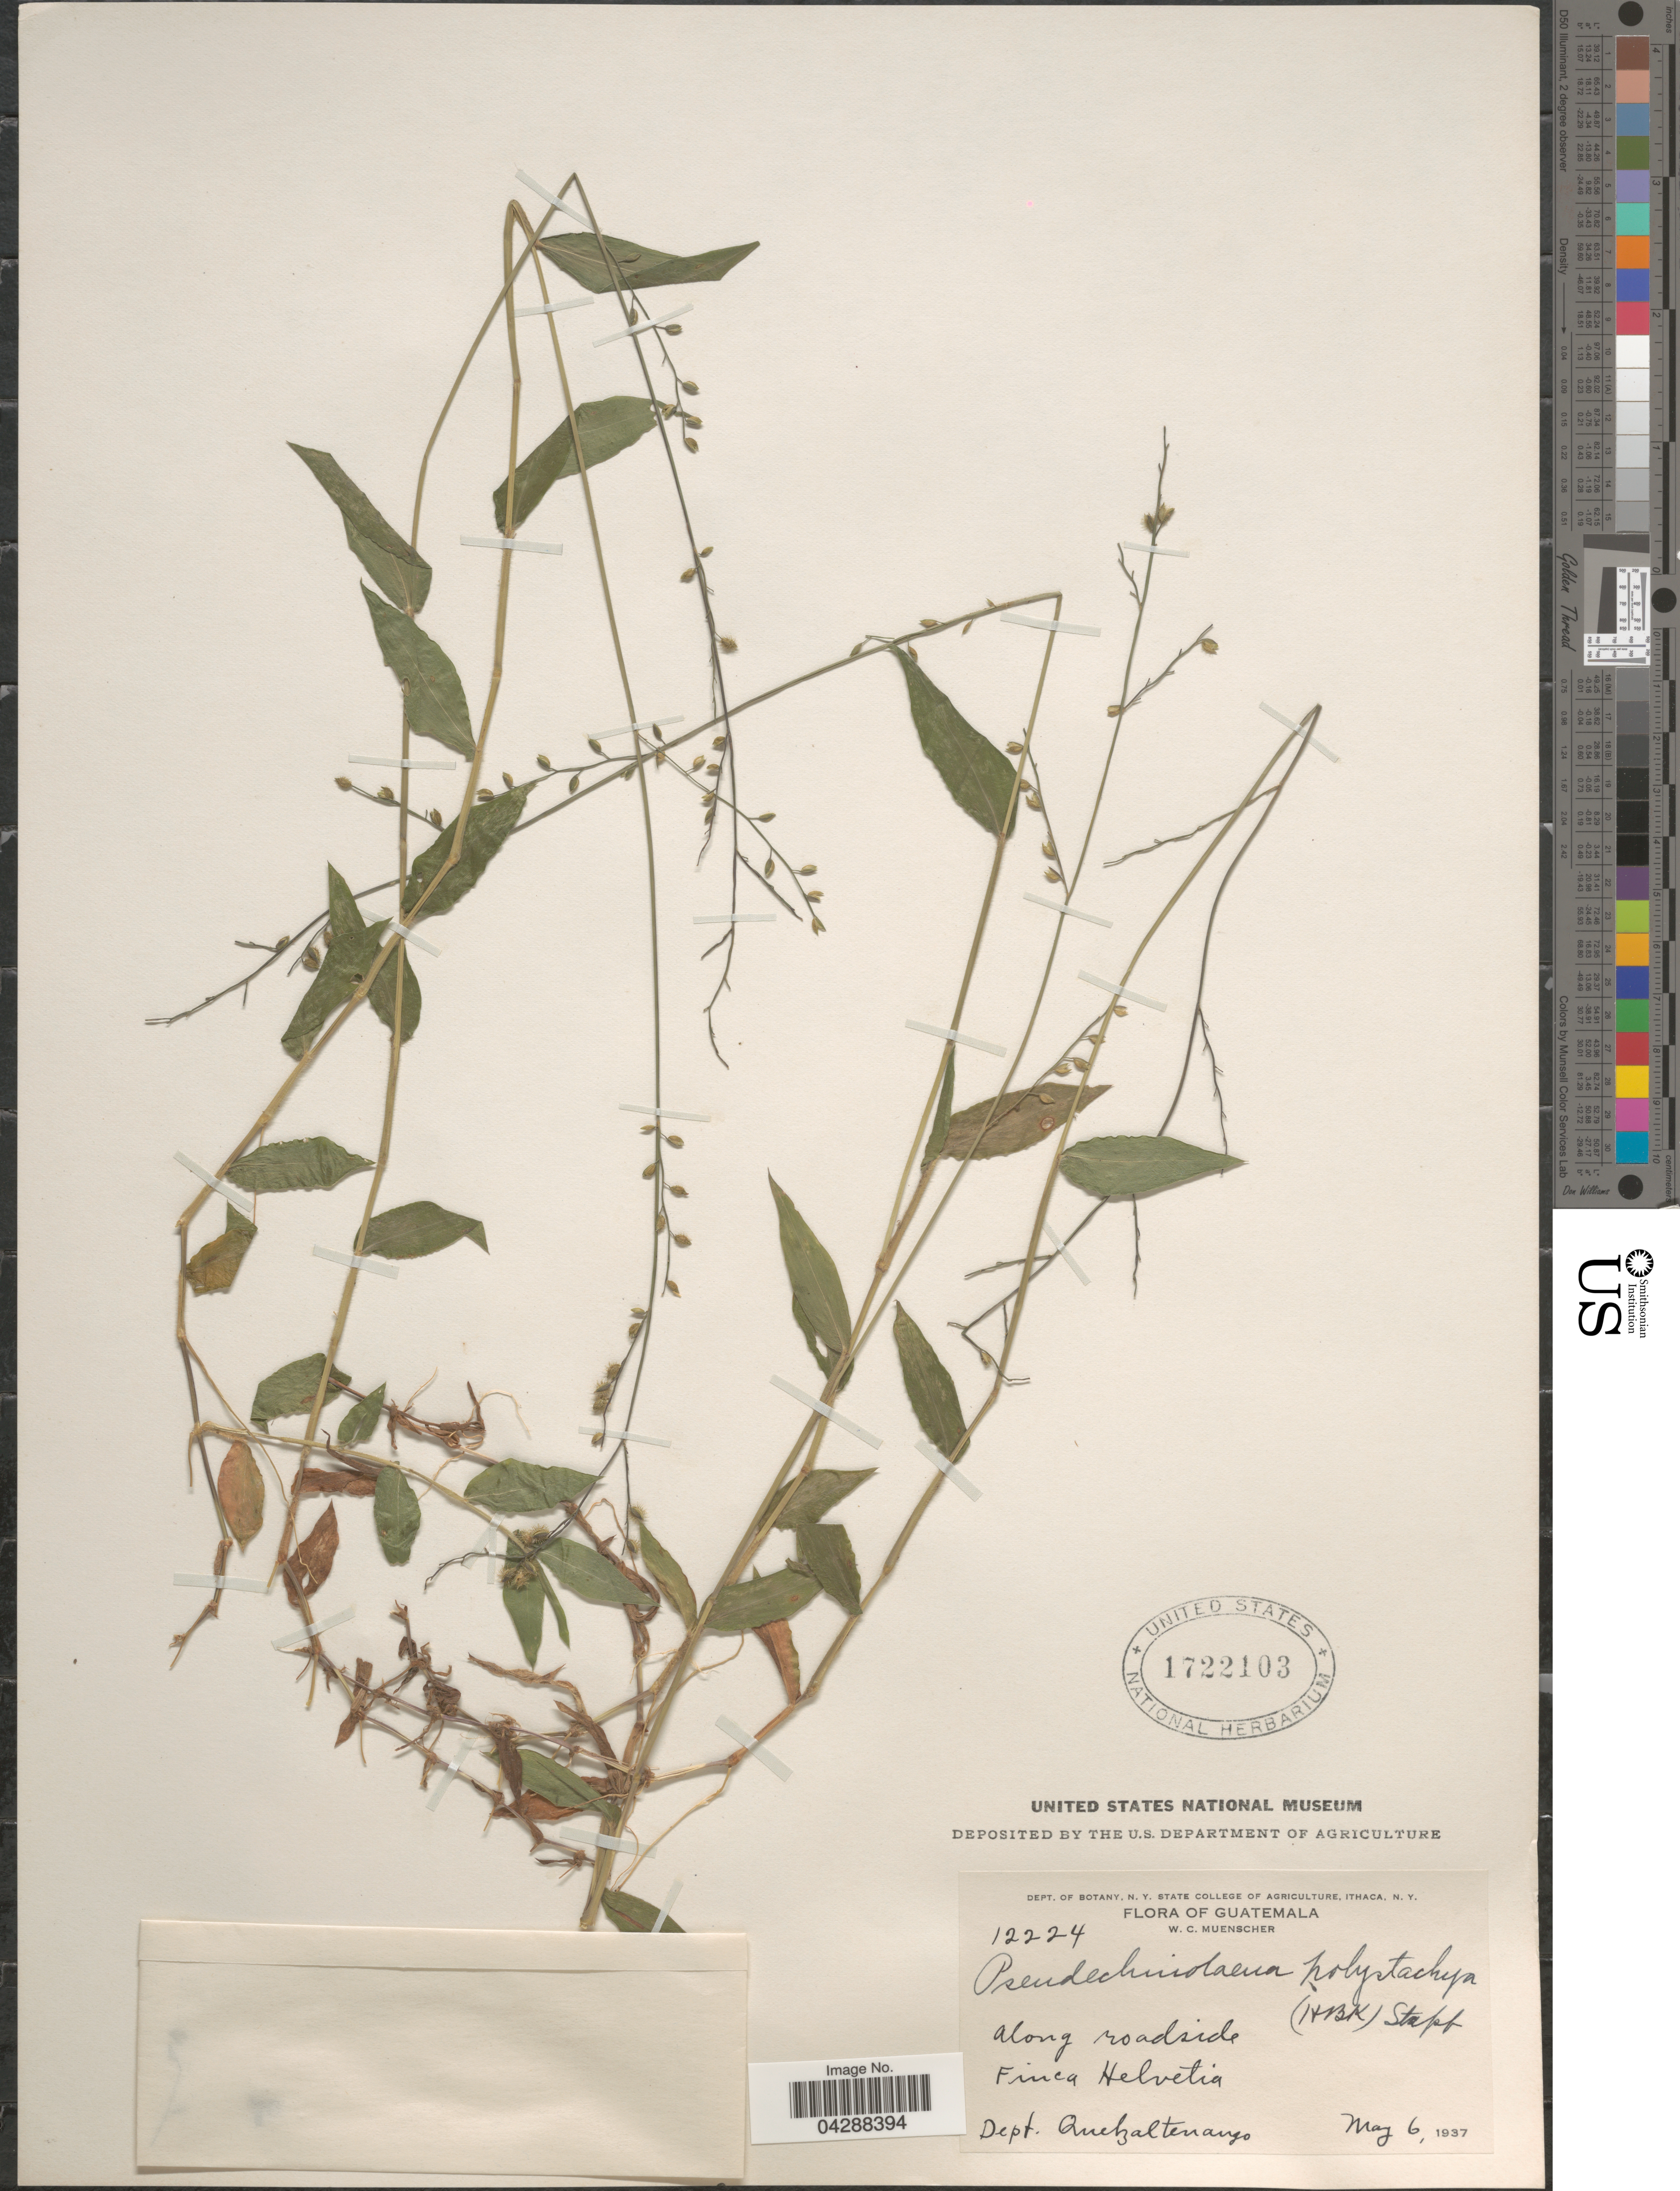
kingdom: Plantae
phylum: Tracheophyta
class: Liliopsida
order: Poales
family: Poaceae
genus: Pseudechinolaena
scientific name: Pseudechinolaena polystachya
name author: (Kunth) Stapf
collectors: W. Muenscher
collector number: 12224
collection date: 1937-05-06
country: Guatemala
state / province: Quetzaltenango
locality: Along roadside. Finca Helvetia. Dept. Quelzaltenango.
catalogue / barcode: US 1722103